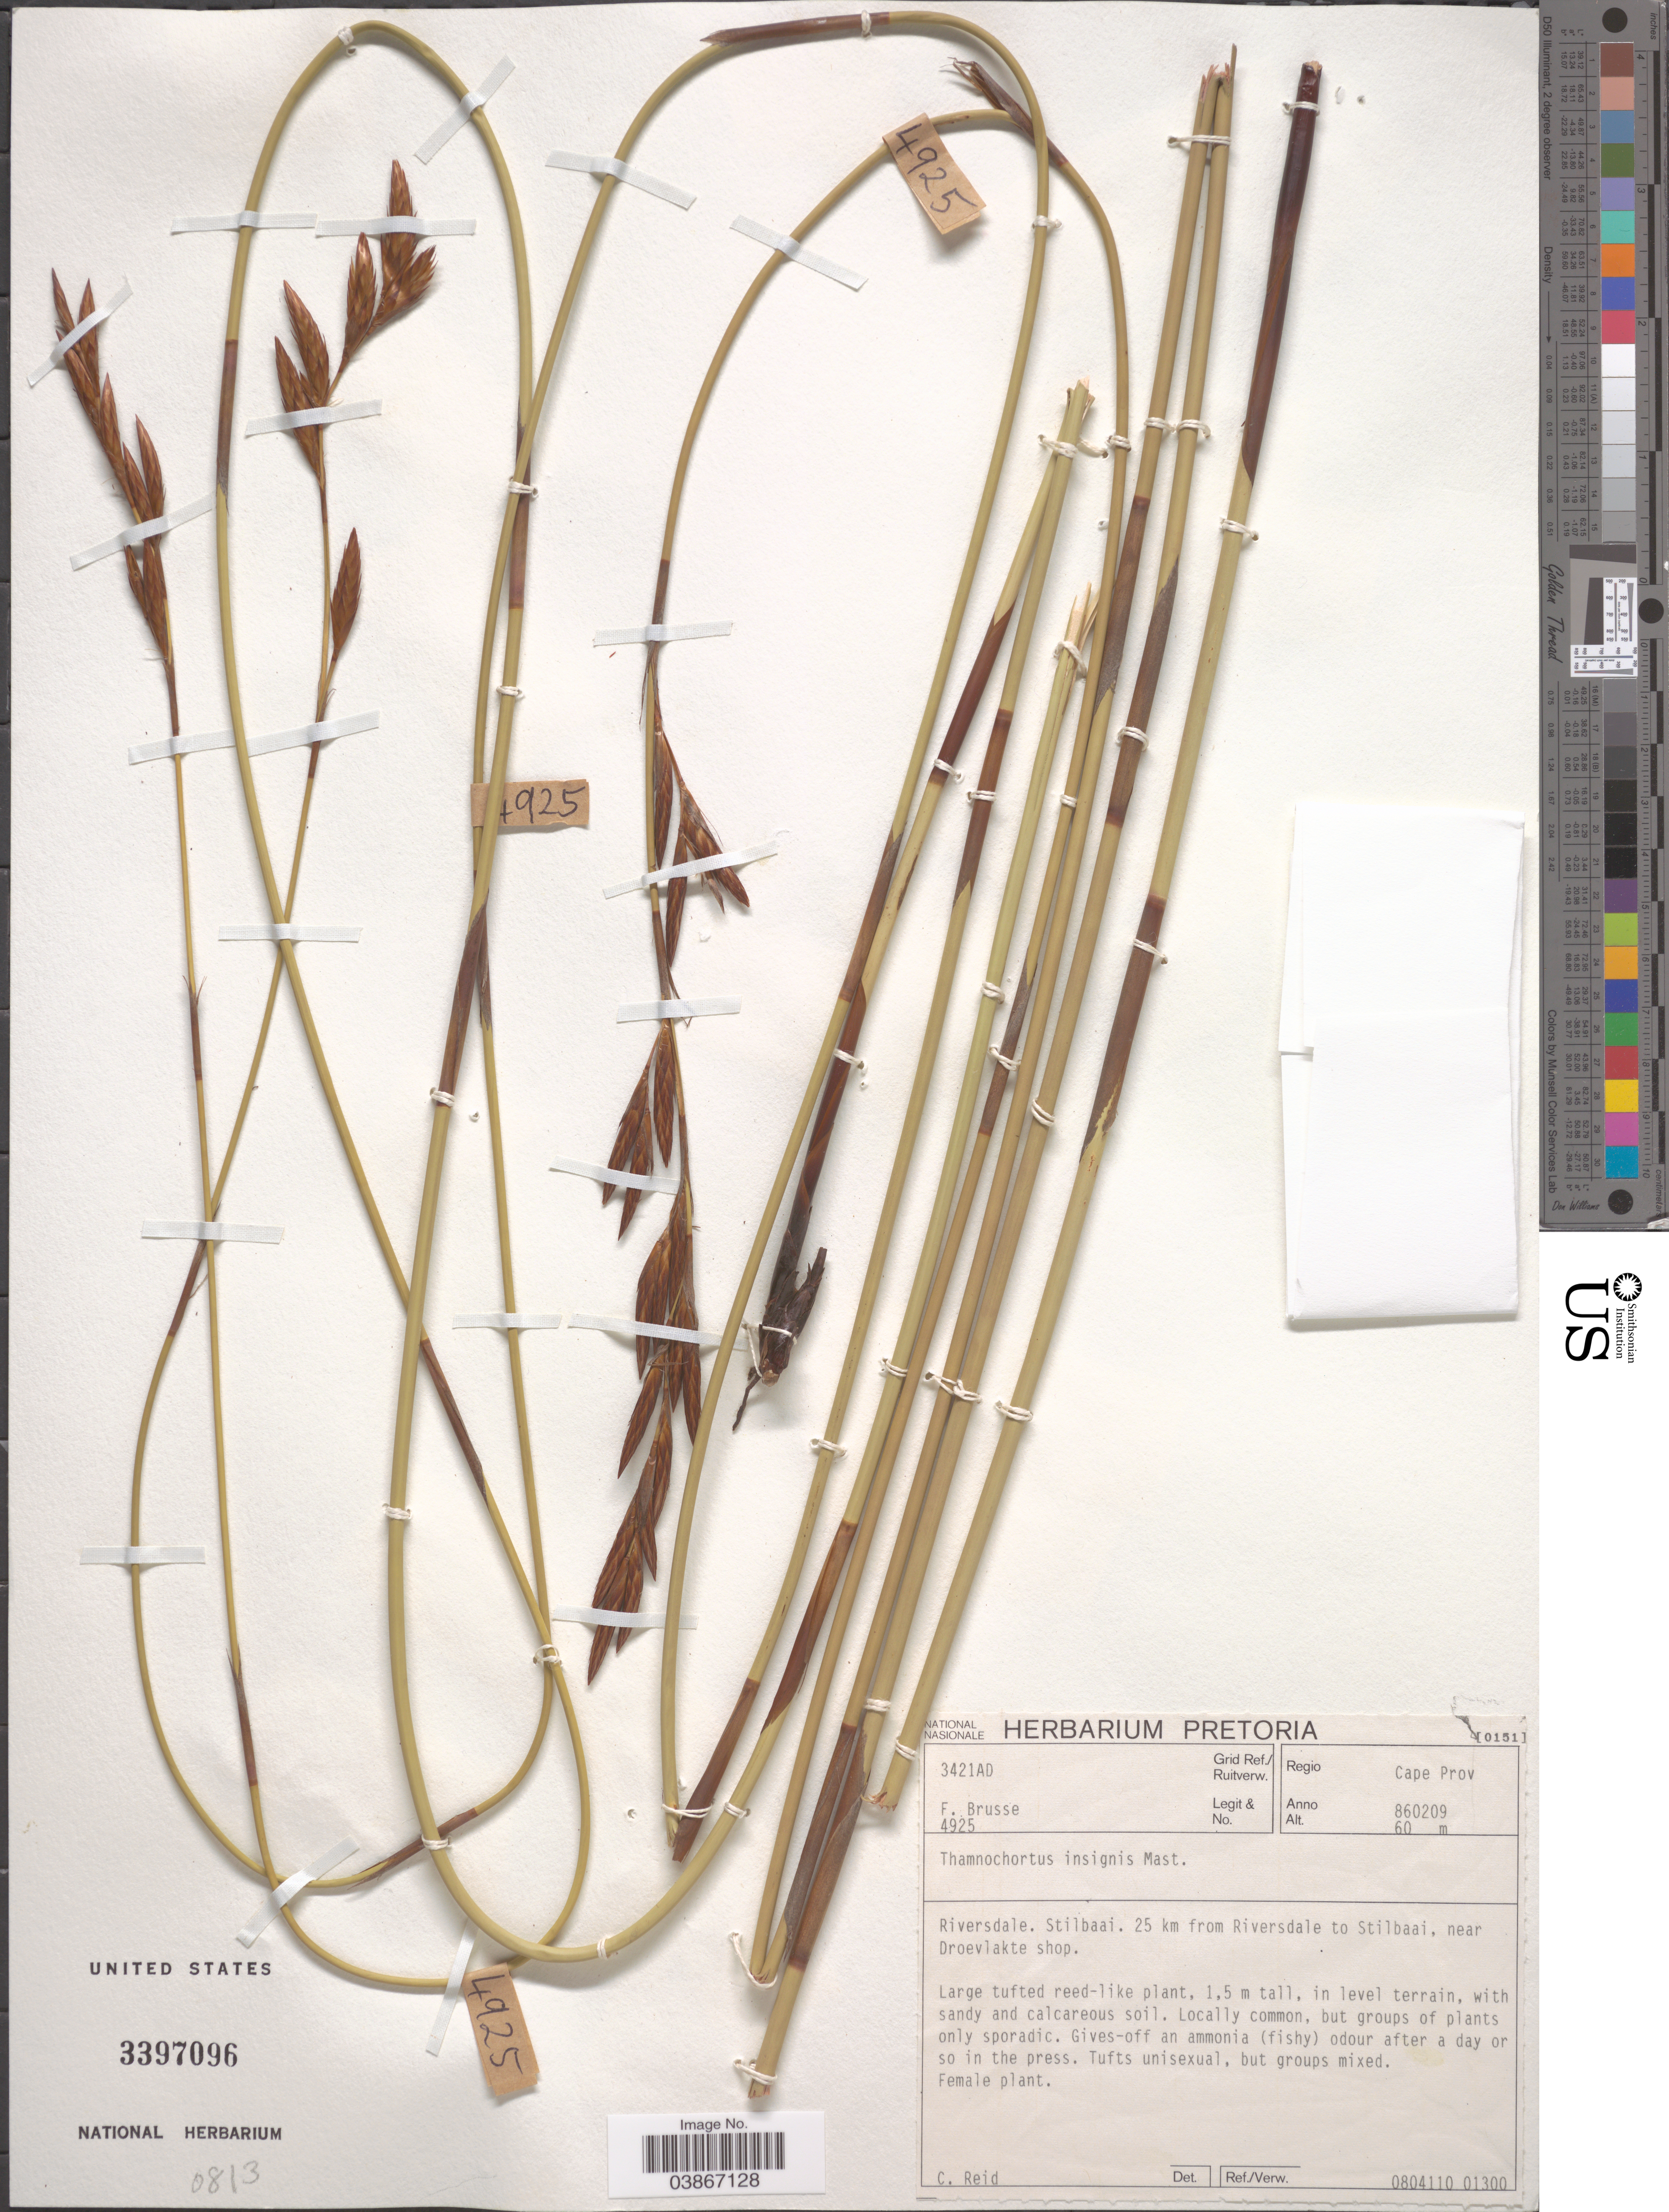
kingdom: Plantae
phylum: Tracheophyta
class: Liliopsida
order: Poales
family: Restionaceae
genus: Thamnochortus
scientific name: Thamnochortus insignis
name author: Mast.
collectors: F. A. Brusse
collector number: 4925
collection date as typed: Transcribed d/m/y: 9/2/86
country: South Africa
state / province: Western Cape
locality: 3421AD Grid Ref./ Ruitverw. Regio Cape Prov. Riversdale. Stilbaai. 25 km from Riversdale to Stilbaai, near Droevlakte shop.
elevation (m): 60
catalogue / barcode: US 3397096